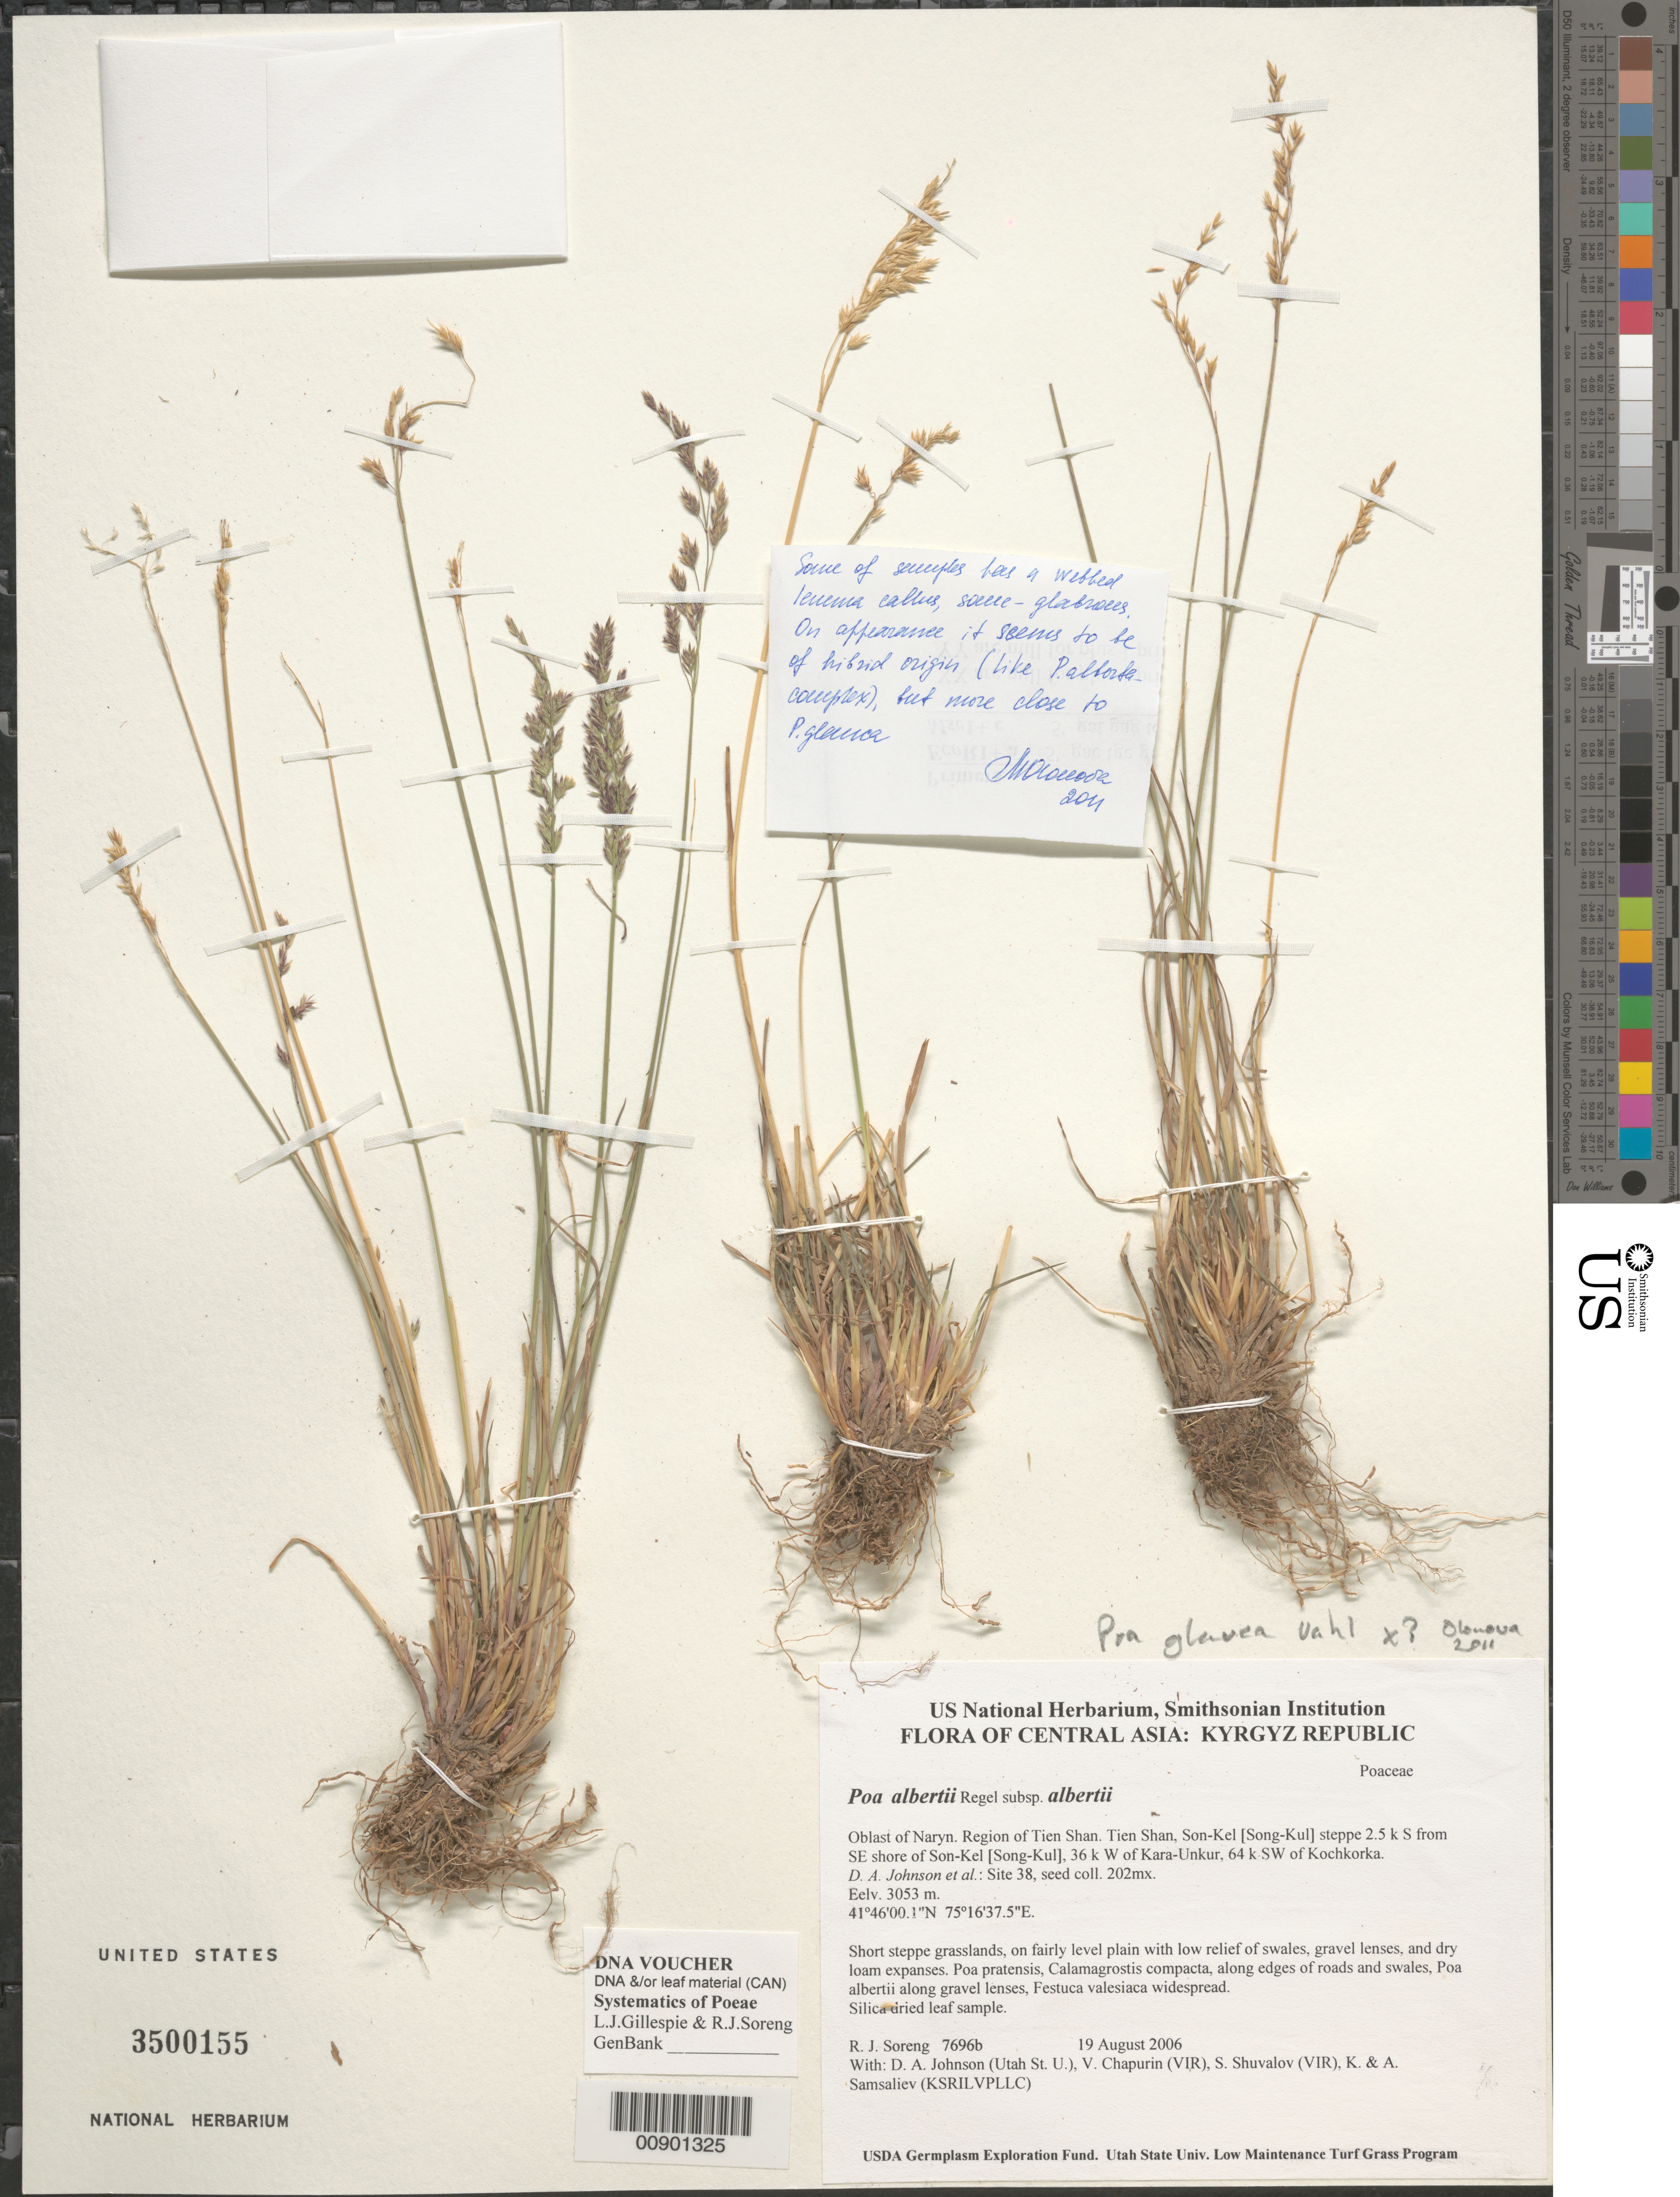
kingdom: Plantae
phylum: Tracheophyta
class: Liliopsida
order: Poales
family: Poaceae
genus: Poa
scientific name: Poa glauca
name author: Vahl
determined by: Olonova, Marina V.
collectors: R. J. Soreng, D. Johnson, S. Shuvalov, V. Chapurin, K. Samsaliev & A. Samsaliev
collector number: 7696-b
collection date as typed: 19 Aug 2006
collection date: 2006-08-19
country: Kyrgyzstan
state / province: Naryn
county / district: Tien Shan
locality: Tien Shan, Son-Kel steppe 2.5 km S from SE shore of Son-Kel, 36 km W of Kara-Unkur, 64 km SW of Kochkorka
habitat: Short steppe grasslands, on fairly level plain with low relief of swales, gravel lenses, and dry loam expanses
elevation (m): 3053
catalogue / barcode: US 3500155